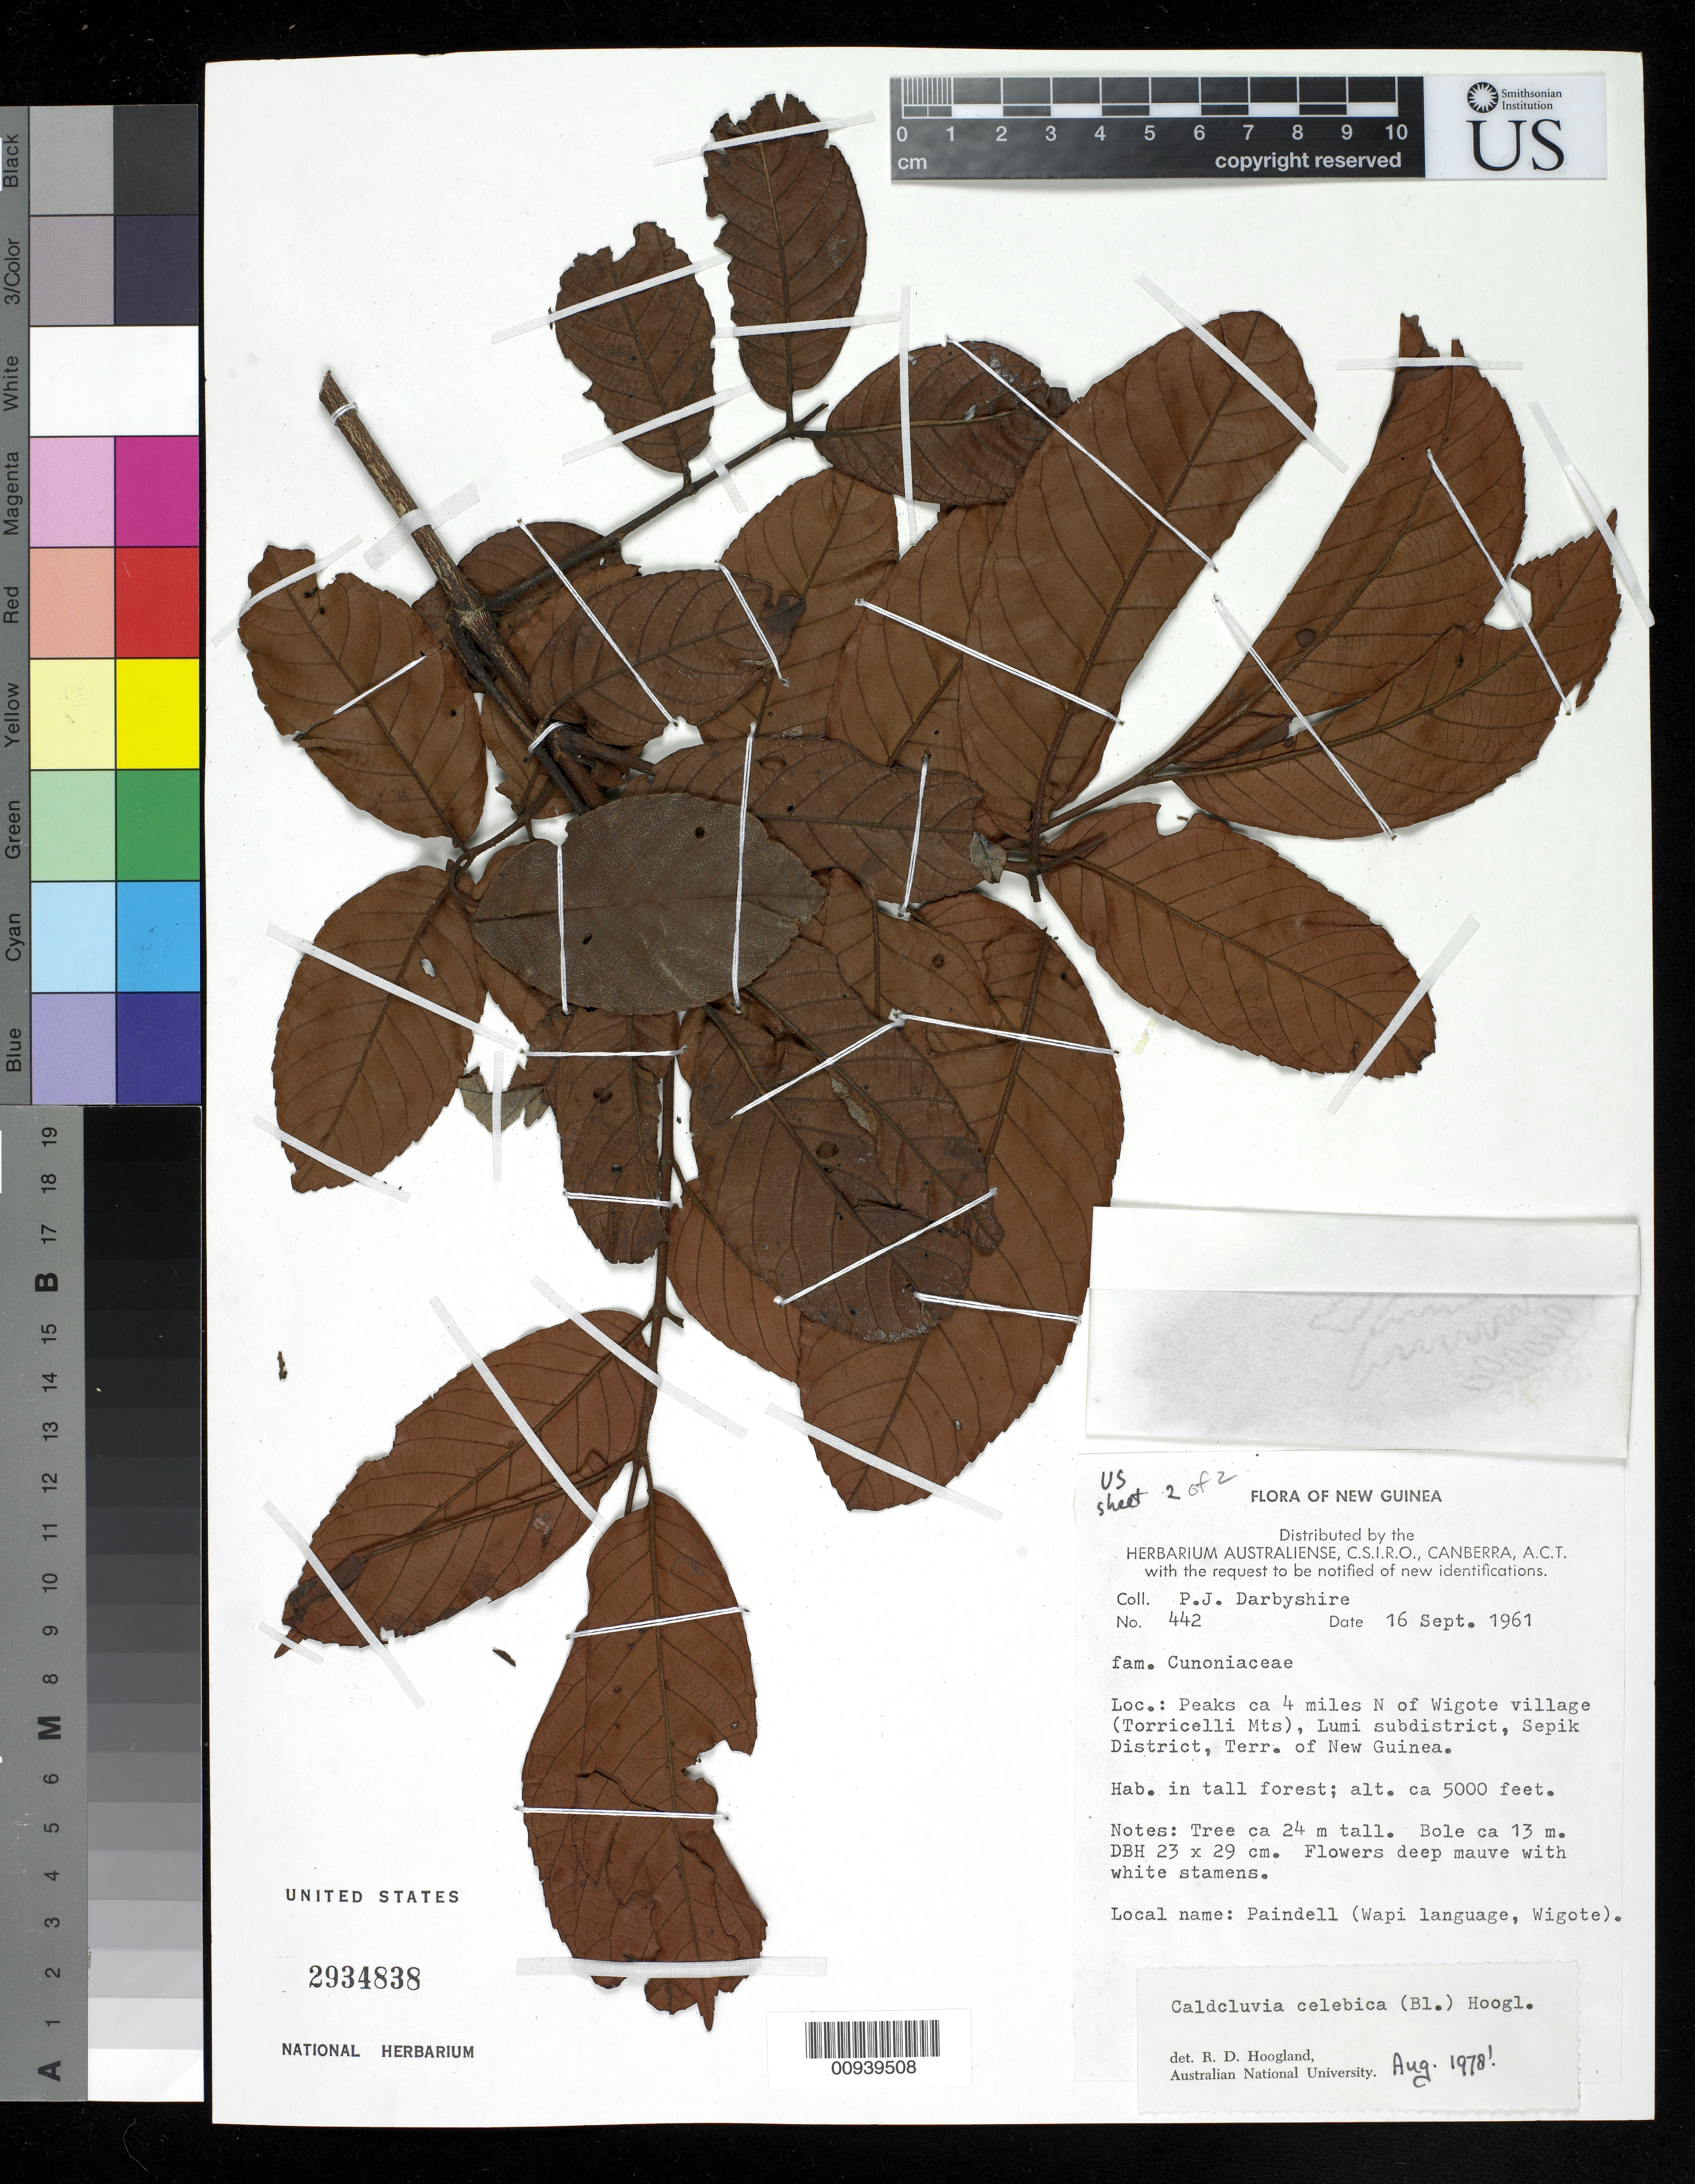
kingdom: Plantae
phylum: Tracheophyta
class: Magnoliopsida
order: Oxalidales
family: Cunoniaceae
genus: Caldcluvia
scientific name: Caldcluvia celebica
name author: (Blume) Hoogland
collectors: P. Darbyshire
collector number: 442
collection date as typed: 16 Sep 1961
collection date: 1961-09-16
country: Papua New Guinea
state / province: Sepik District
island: New Guinea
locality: Lumi subdistrict, Peaks ca 4 miles N of Wigote village (Torricelli Mts)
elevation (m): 1524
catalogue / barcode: US 2934838